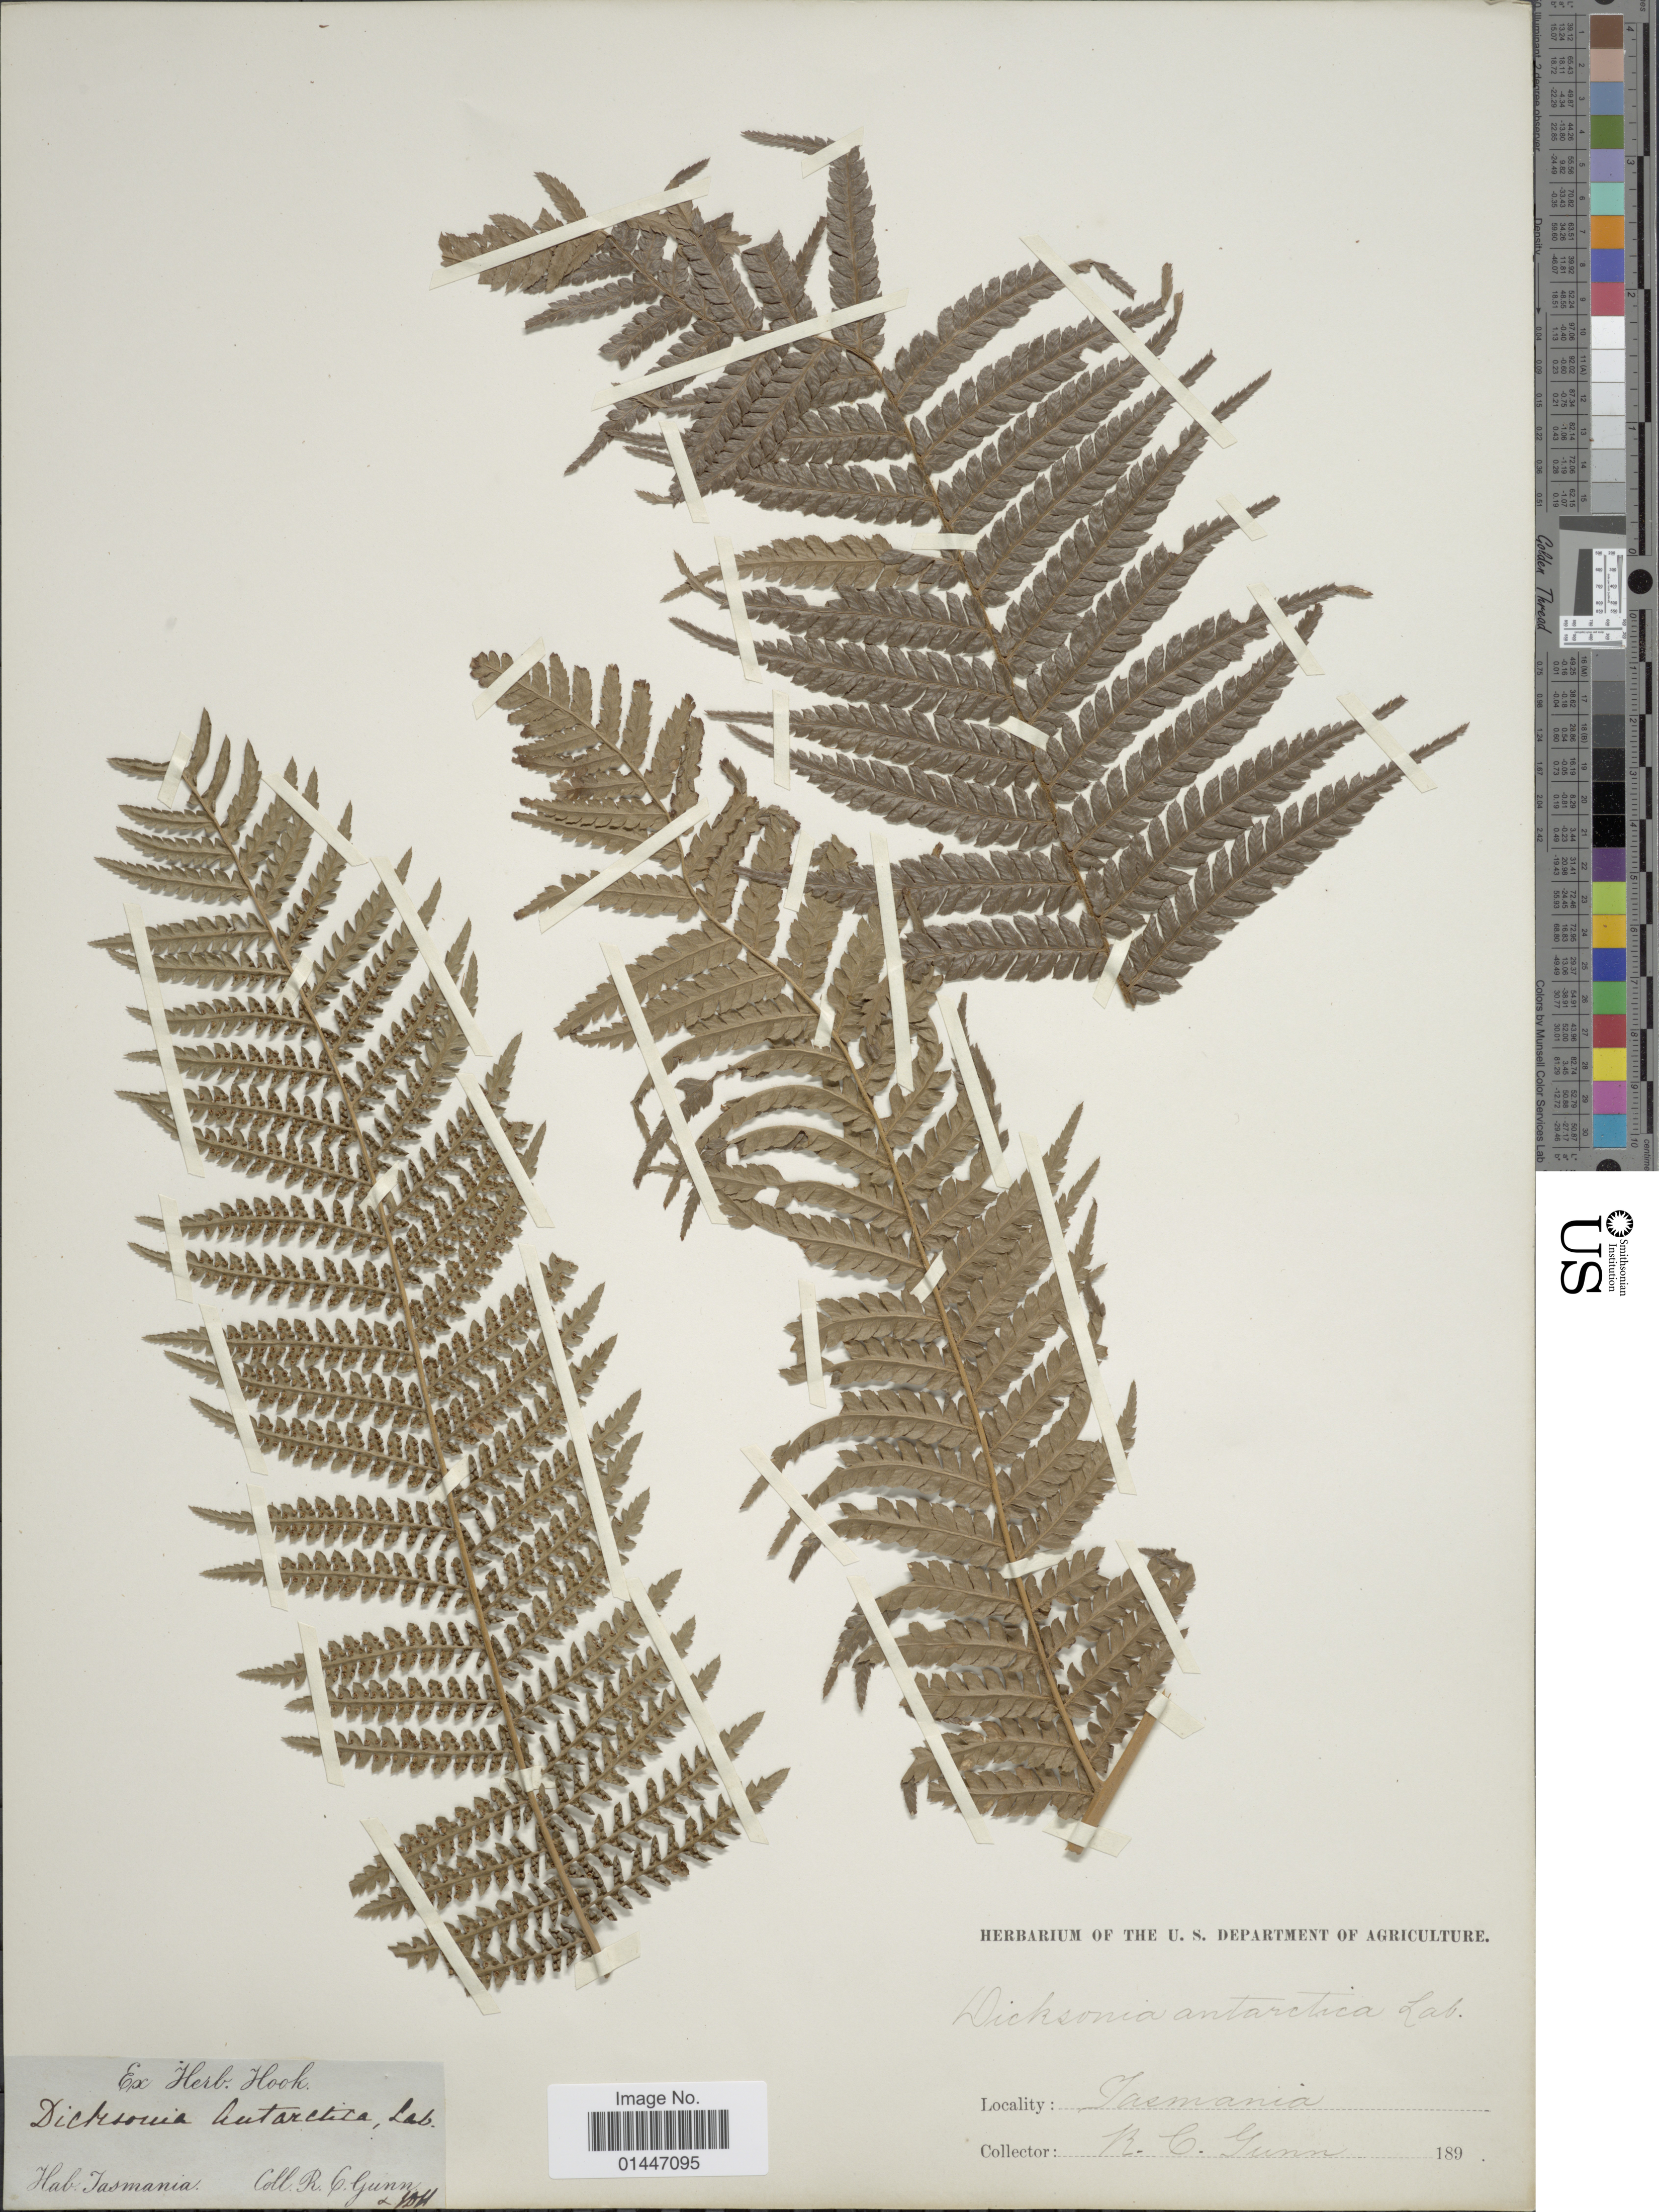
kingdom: Plantae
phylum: Tracheophyta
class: Polypodiopsida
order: Cyatheales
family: Dicksoniaceae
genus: Dicksonia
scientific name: Dicksonia antarctica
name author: Labill.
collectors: R. Gunn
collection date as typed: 189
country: Australia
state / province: Tasmania